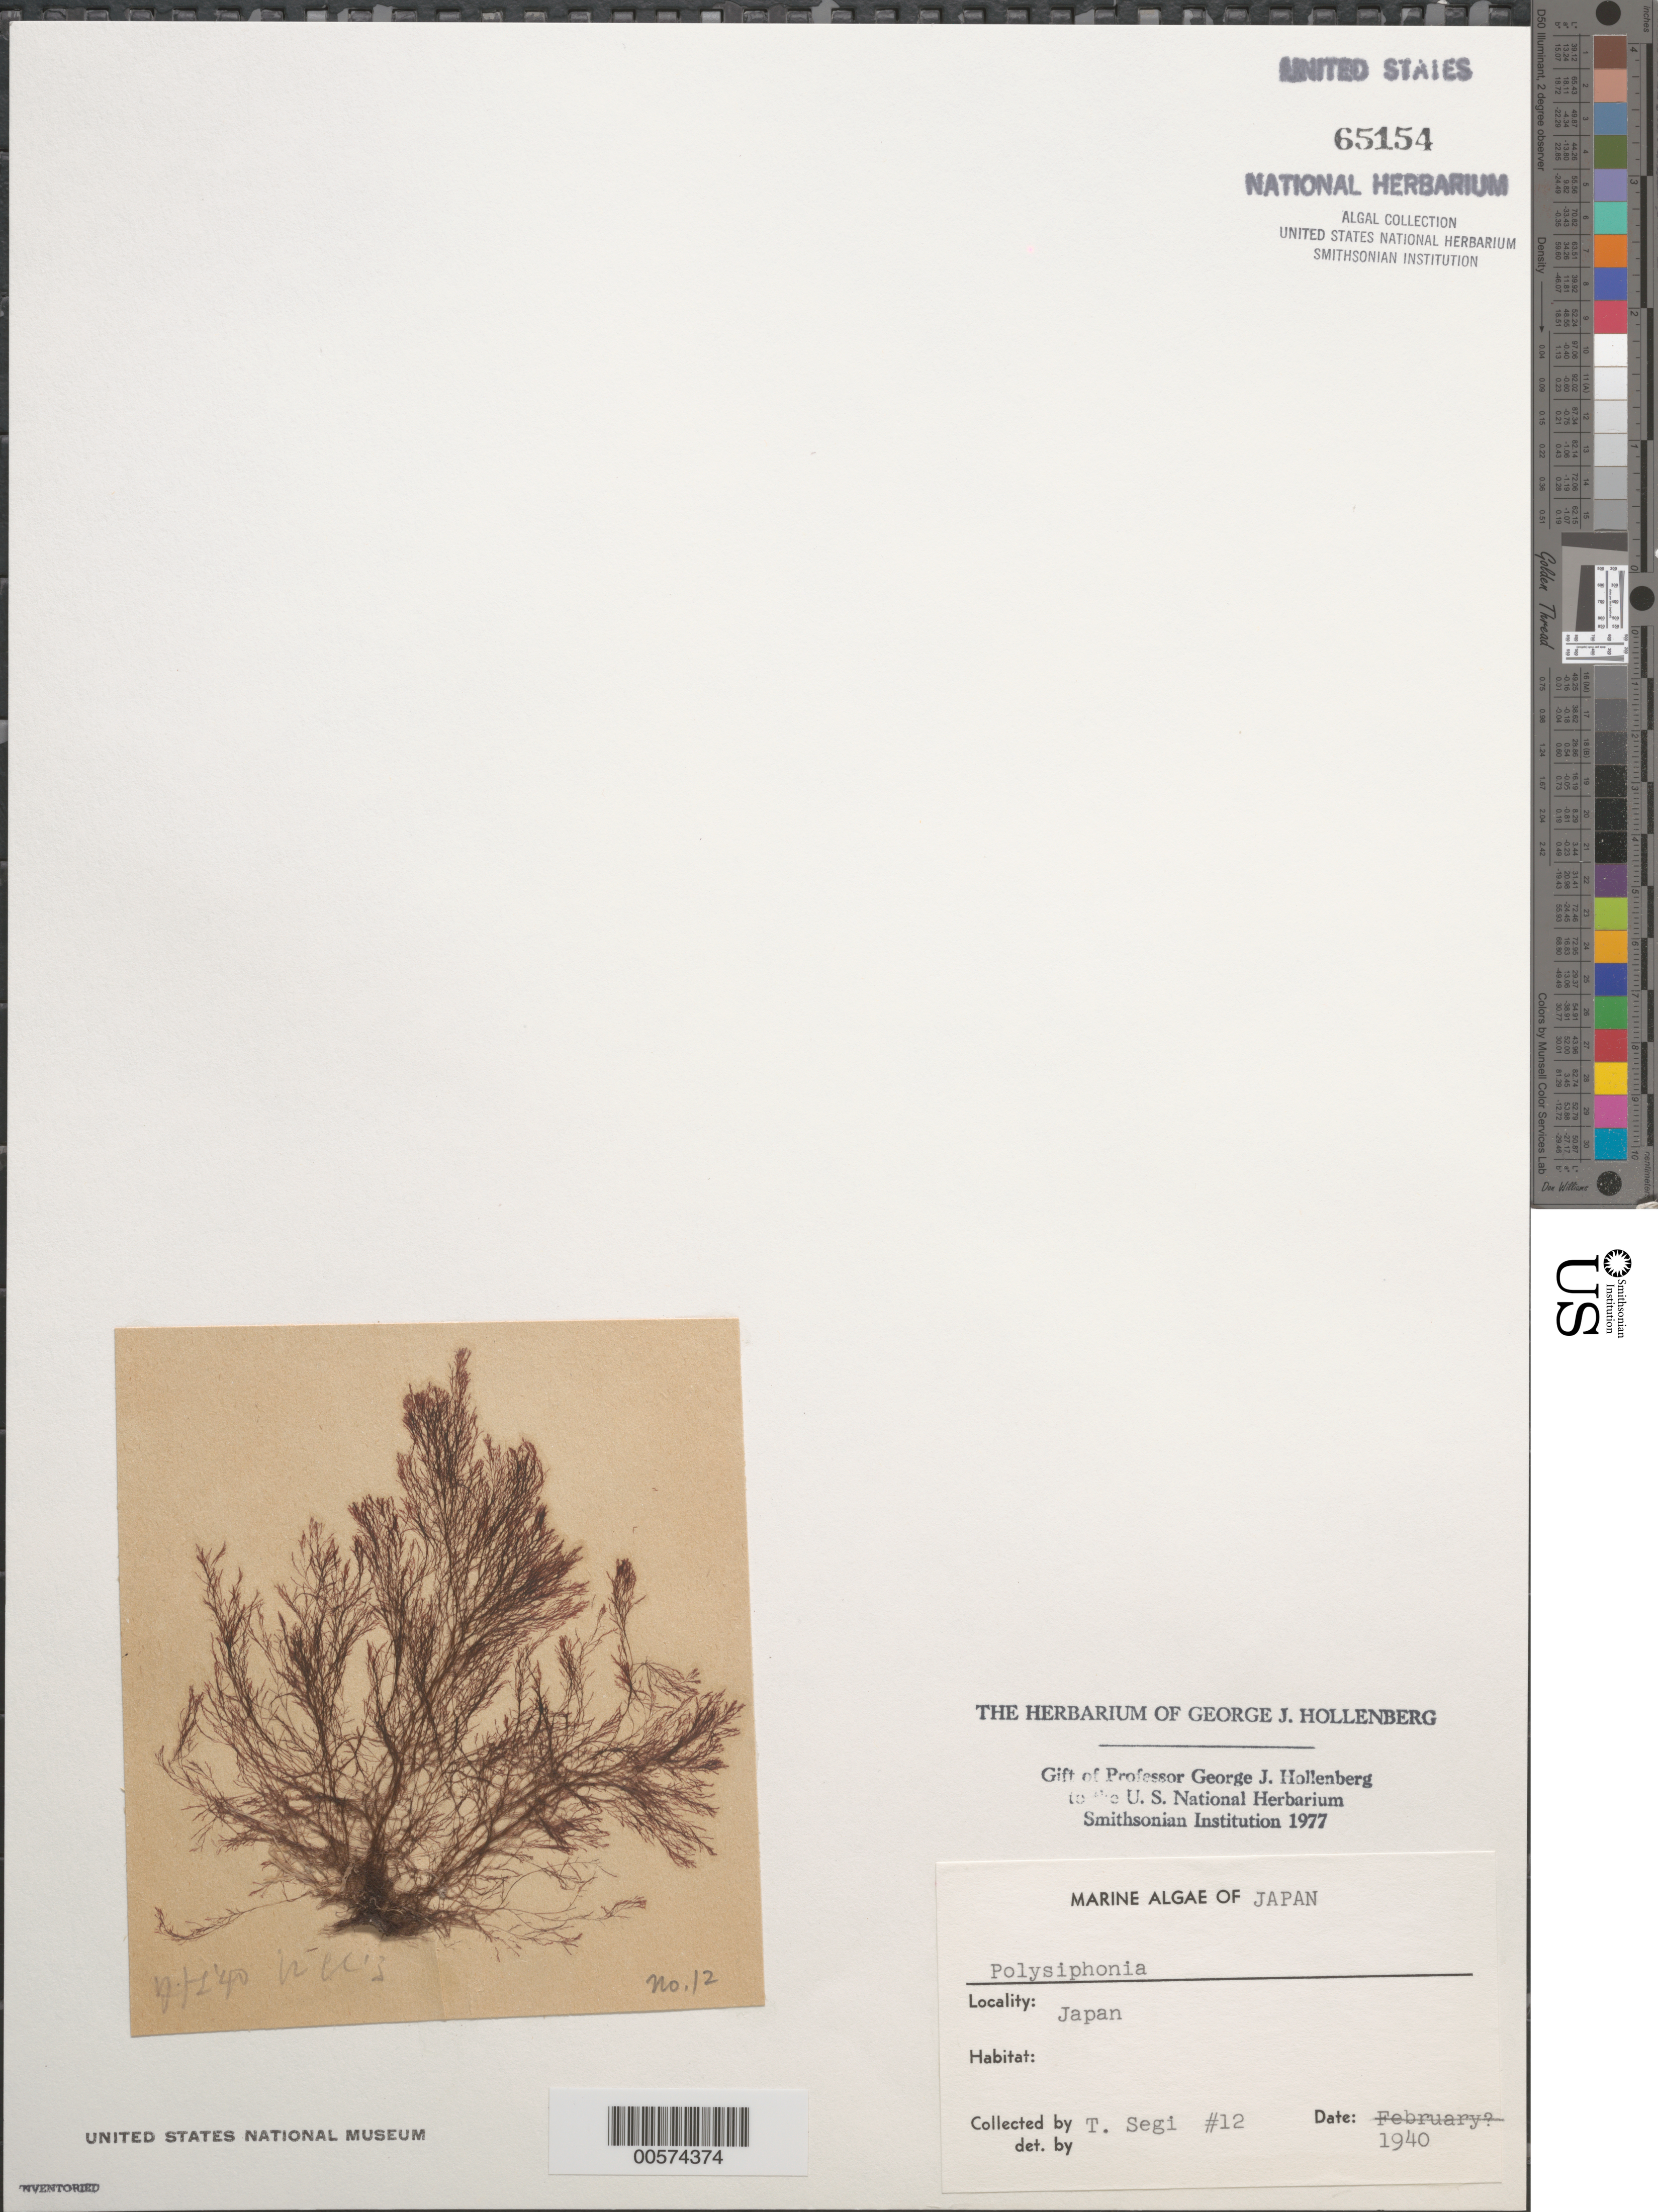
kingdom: Plantae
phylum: Rhodophyta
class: Florideophyceae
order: Ceramiales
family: Rhodomelaceae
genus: Polysiphonia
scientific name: Polysiphonia sp.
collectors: T. Segi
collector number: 12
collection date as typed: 1940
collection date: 1940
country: Japan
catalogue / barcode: US 65154